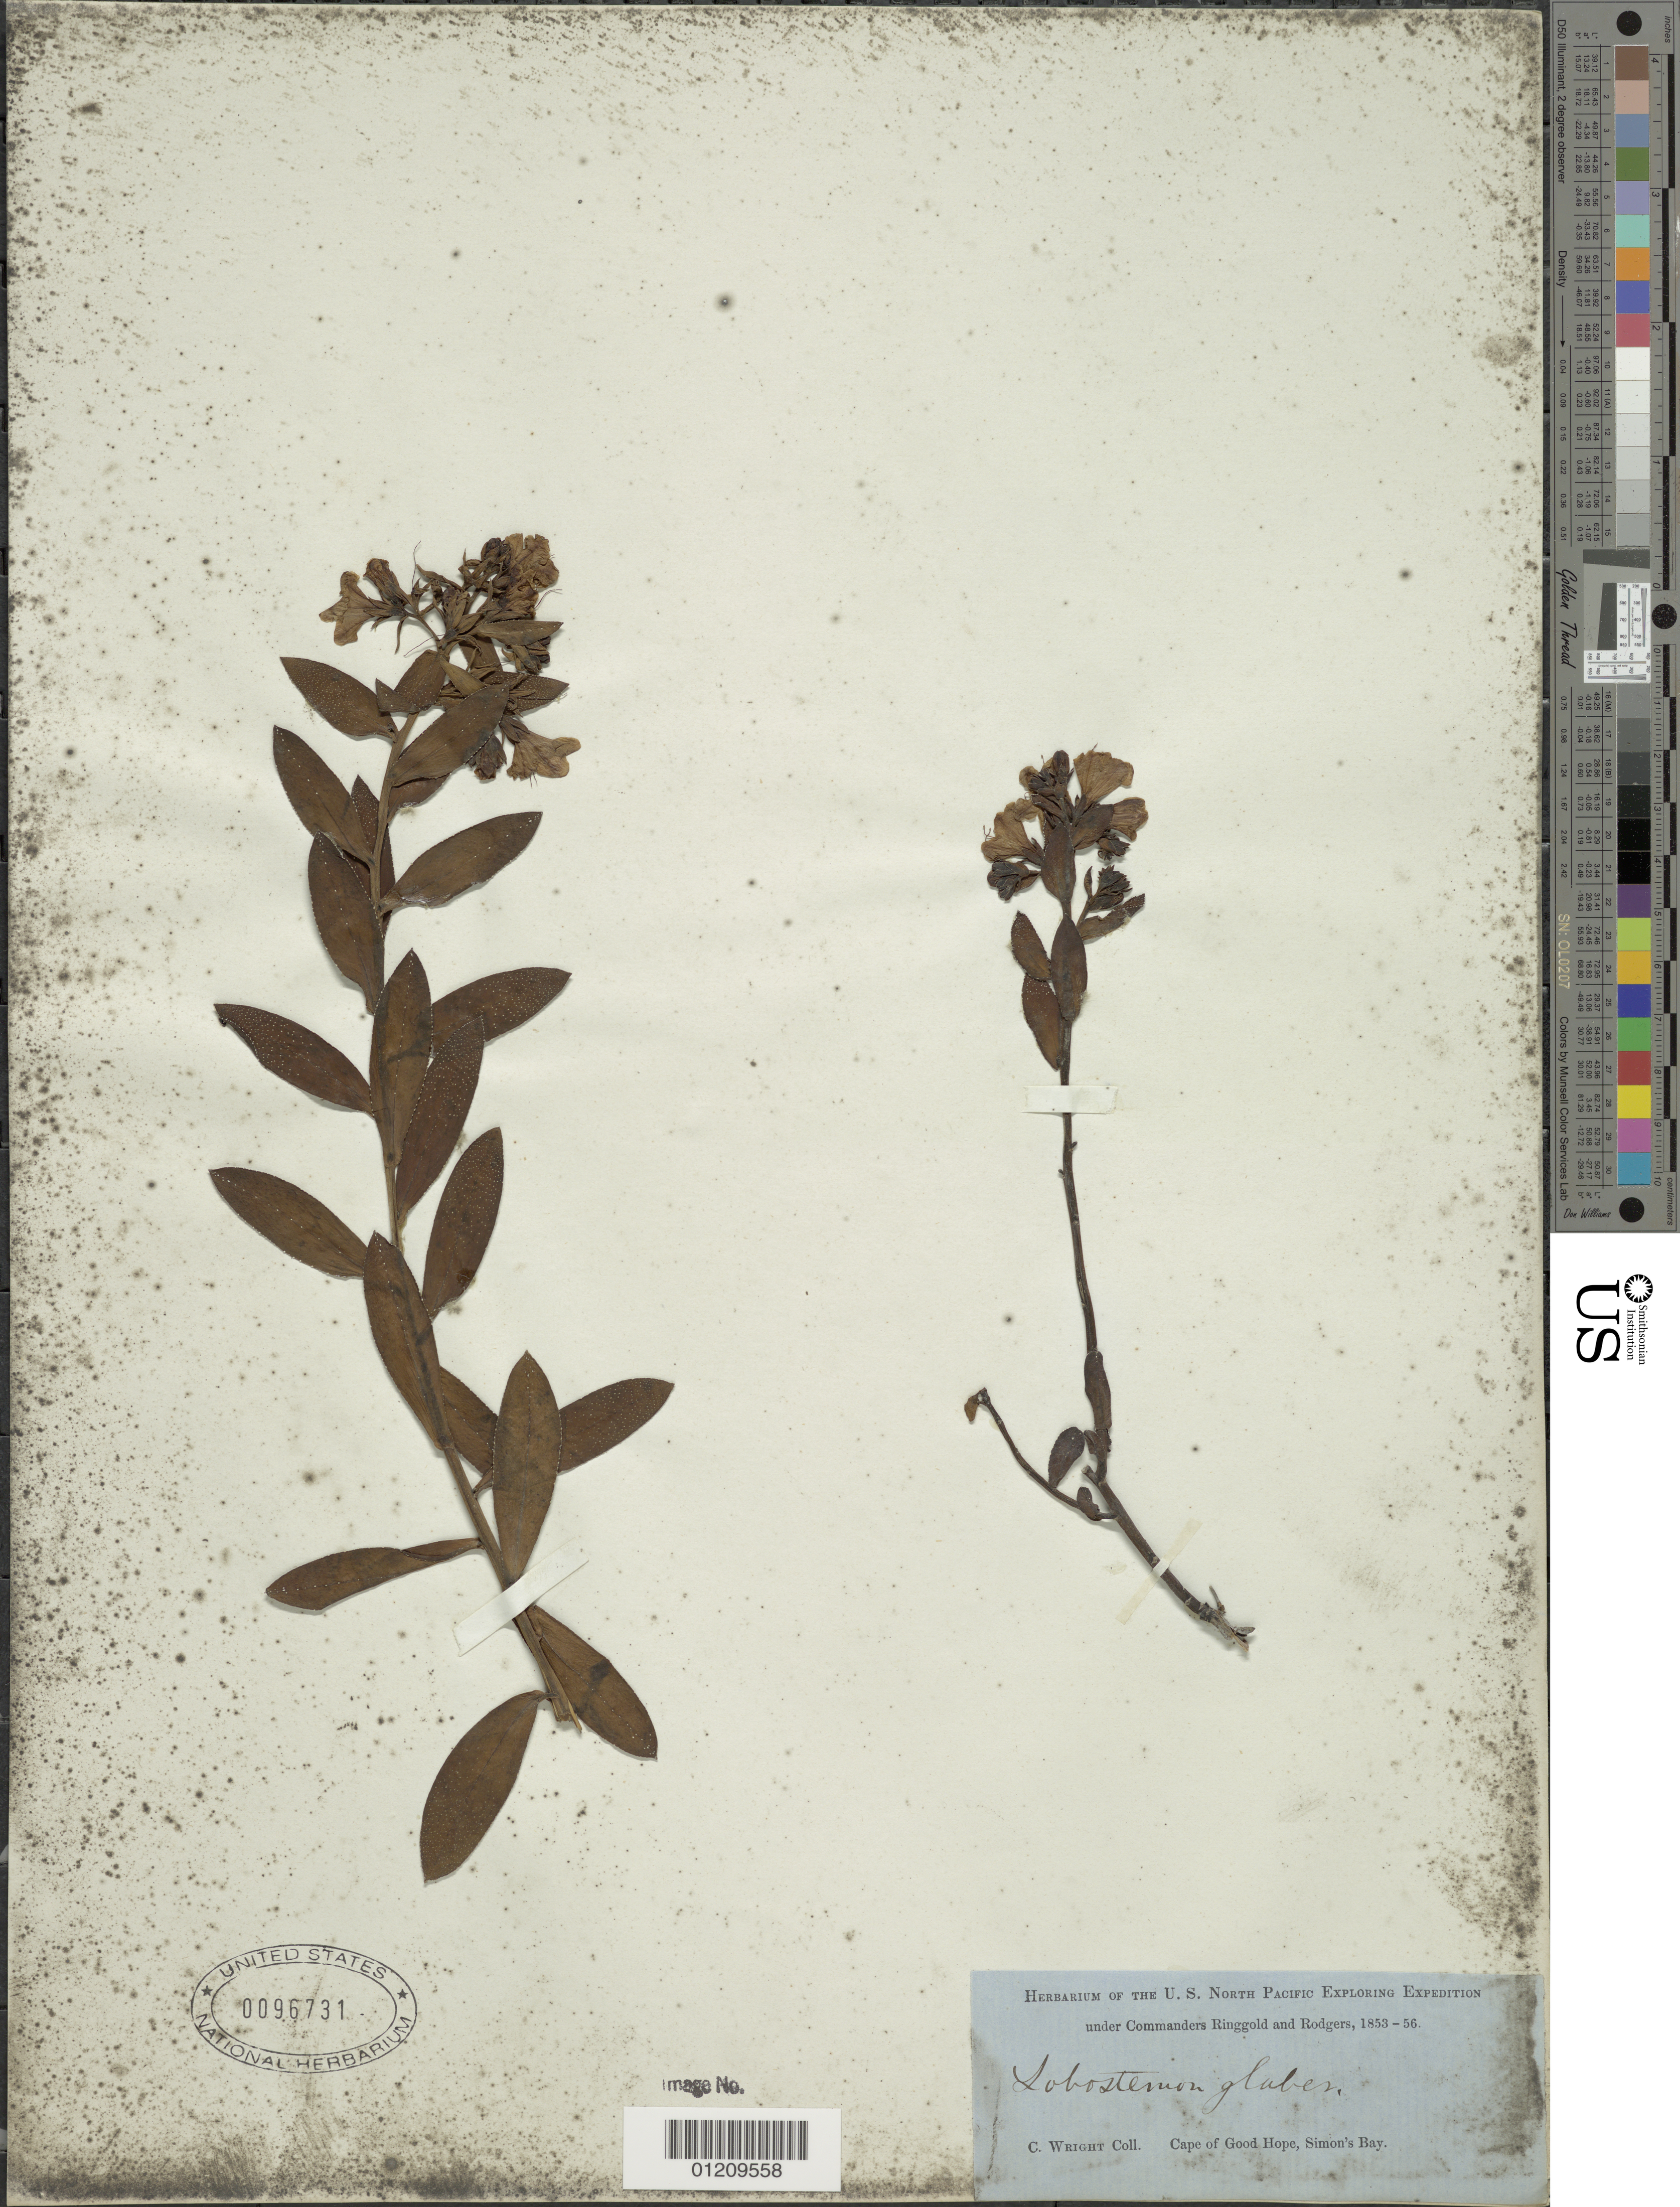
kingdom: Plantae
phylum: Tracheophyta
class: Magnoliopsida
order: Boraginales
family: Boraginaceae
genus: Lobostemon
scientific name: Lobostemon glaber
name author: Buek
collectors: C. Wright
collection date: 1853/1856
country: South Africa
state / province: Western Cape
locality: Cape of Good Hope, Simon's Bay.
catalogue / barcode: US 96731